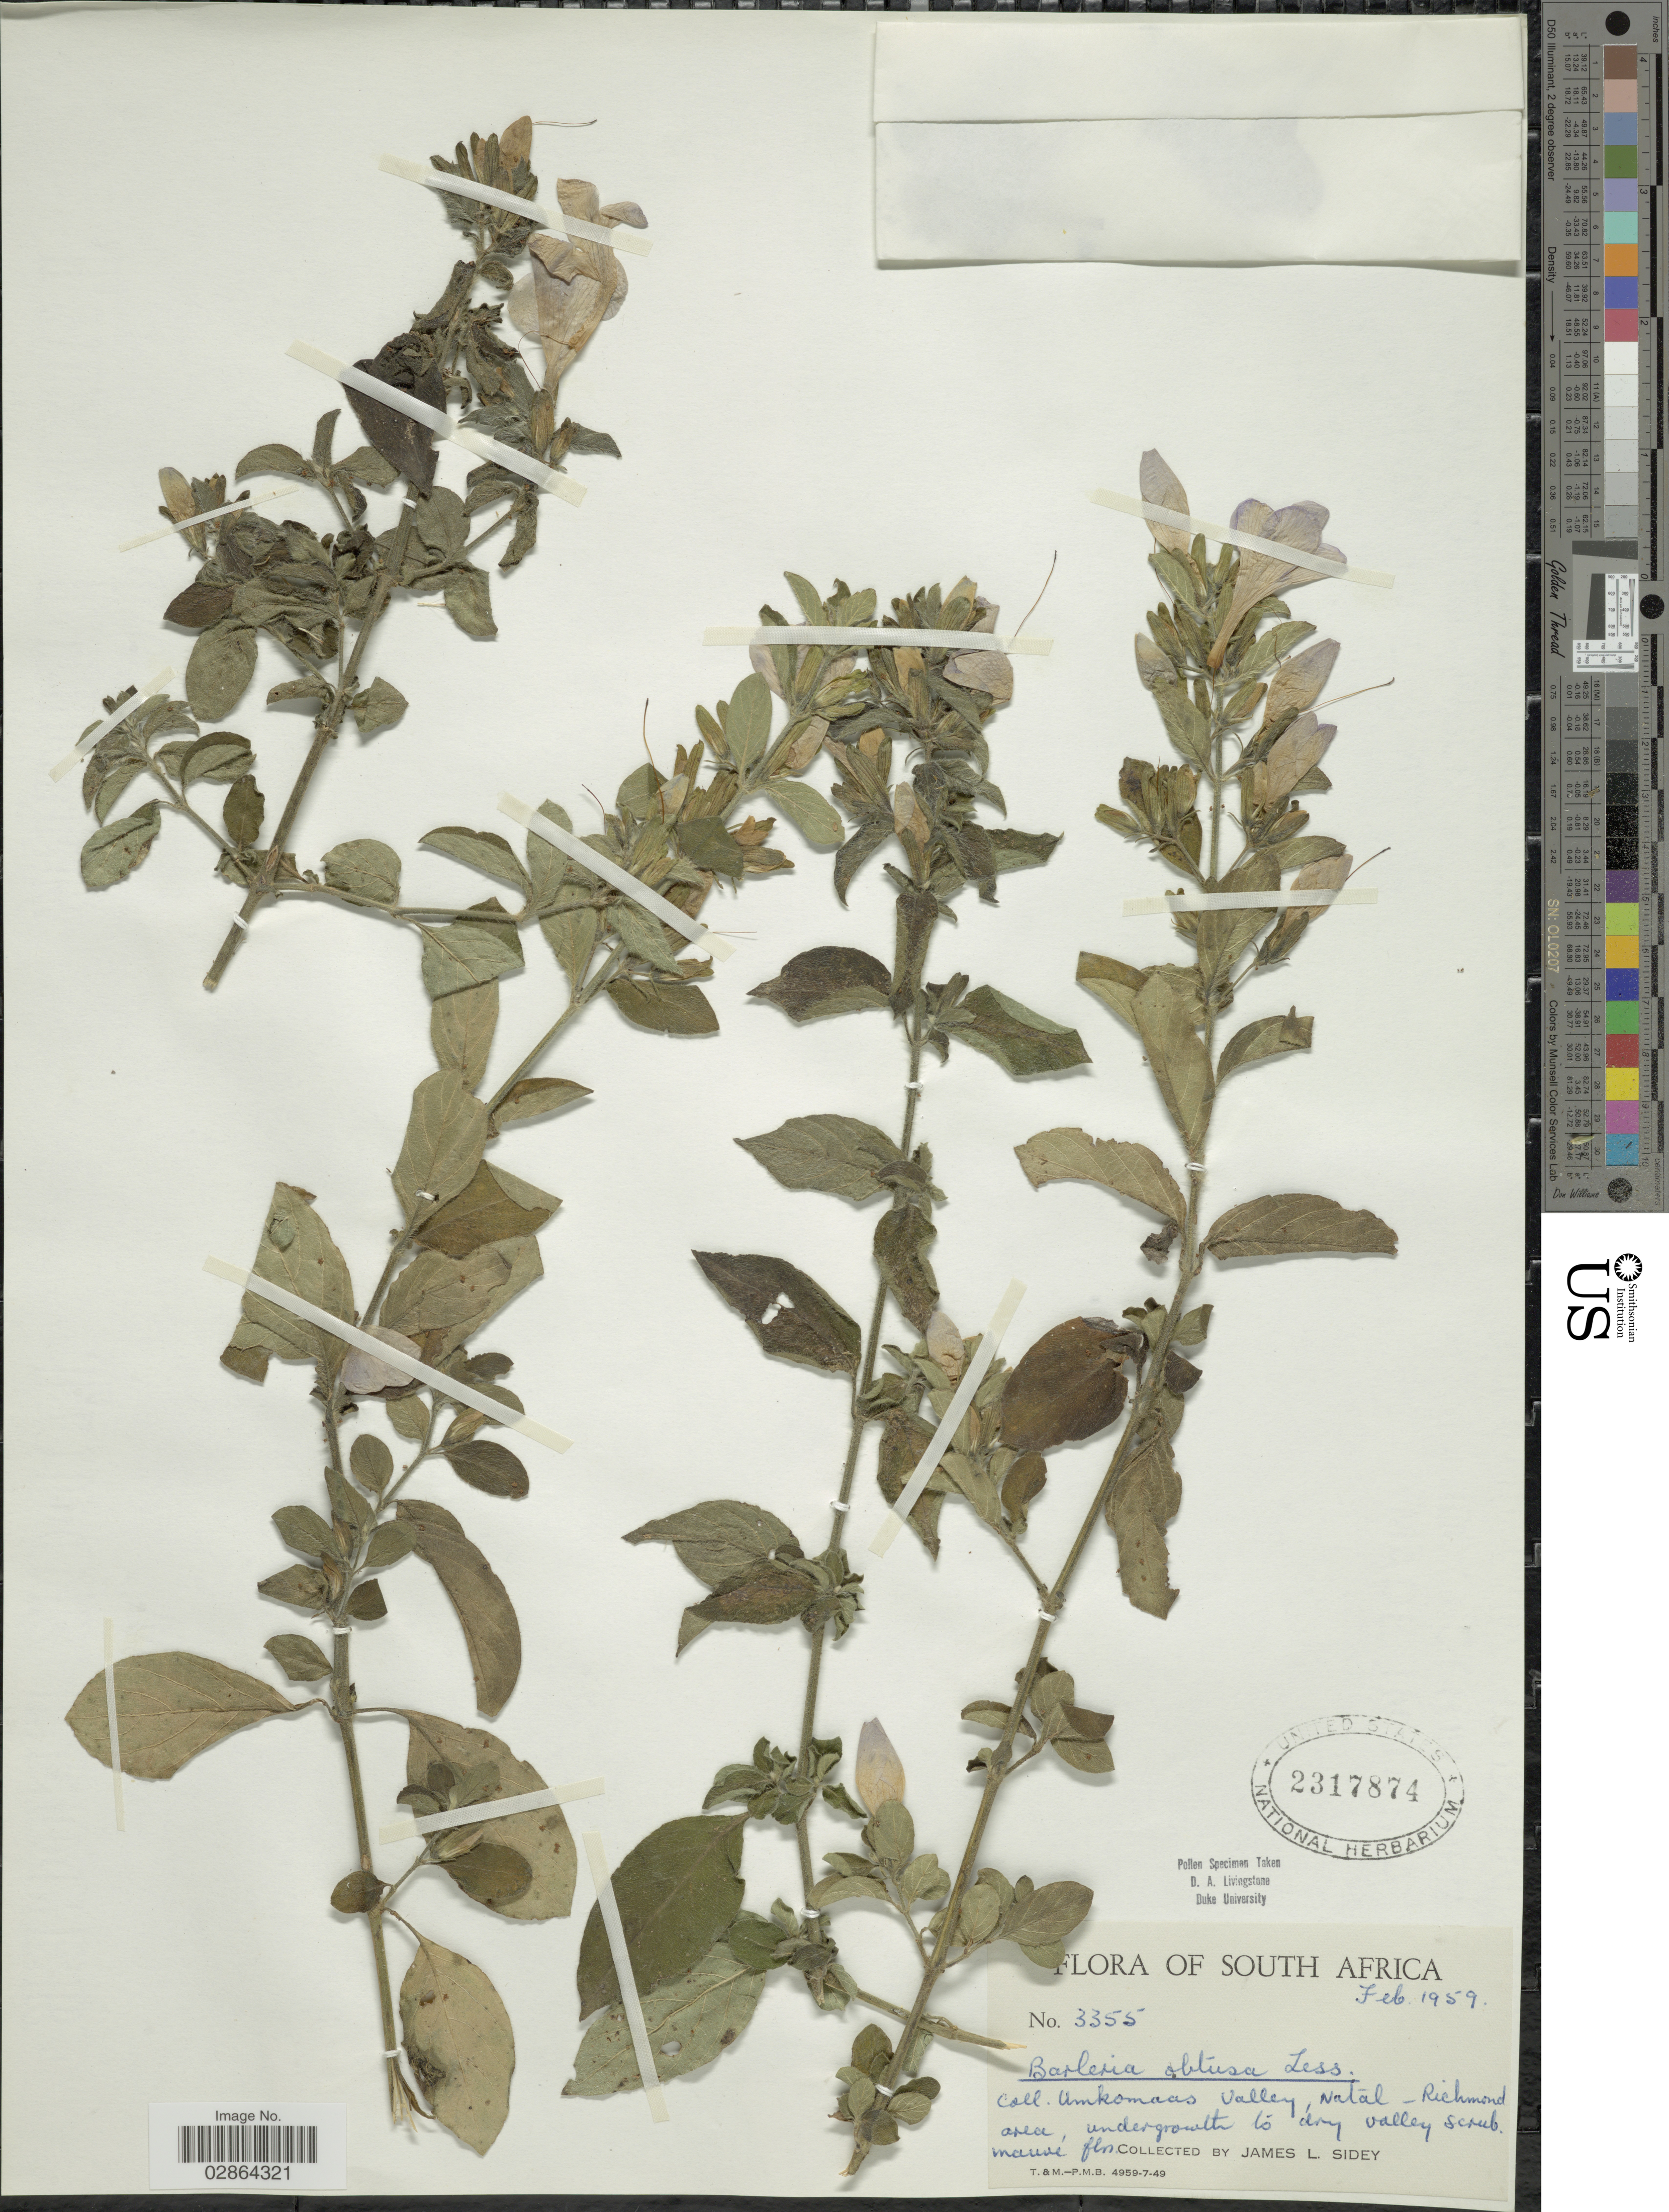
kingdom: Plantae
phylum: Tracheophyta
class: Magnoliopsida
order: Lamiales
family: Acanthaceae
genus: Barleria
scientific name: Barleria obtusa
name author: Nees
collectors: J. L. Sidey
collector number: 3355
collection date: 1959-02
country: South Africa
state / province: KwaZulu-Natal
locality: Umkomoas Valley, Natal - Richmond area.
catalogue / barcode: US 2317874